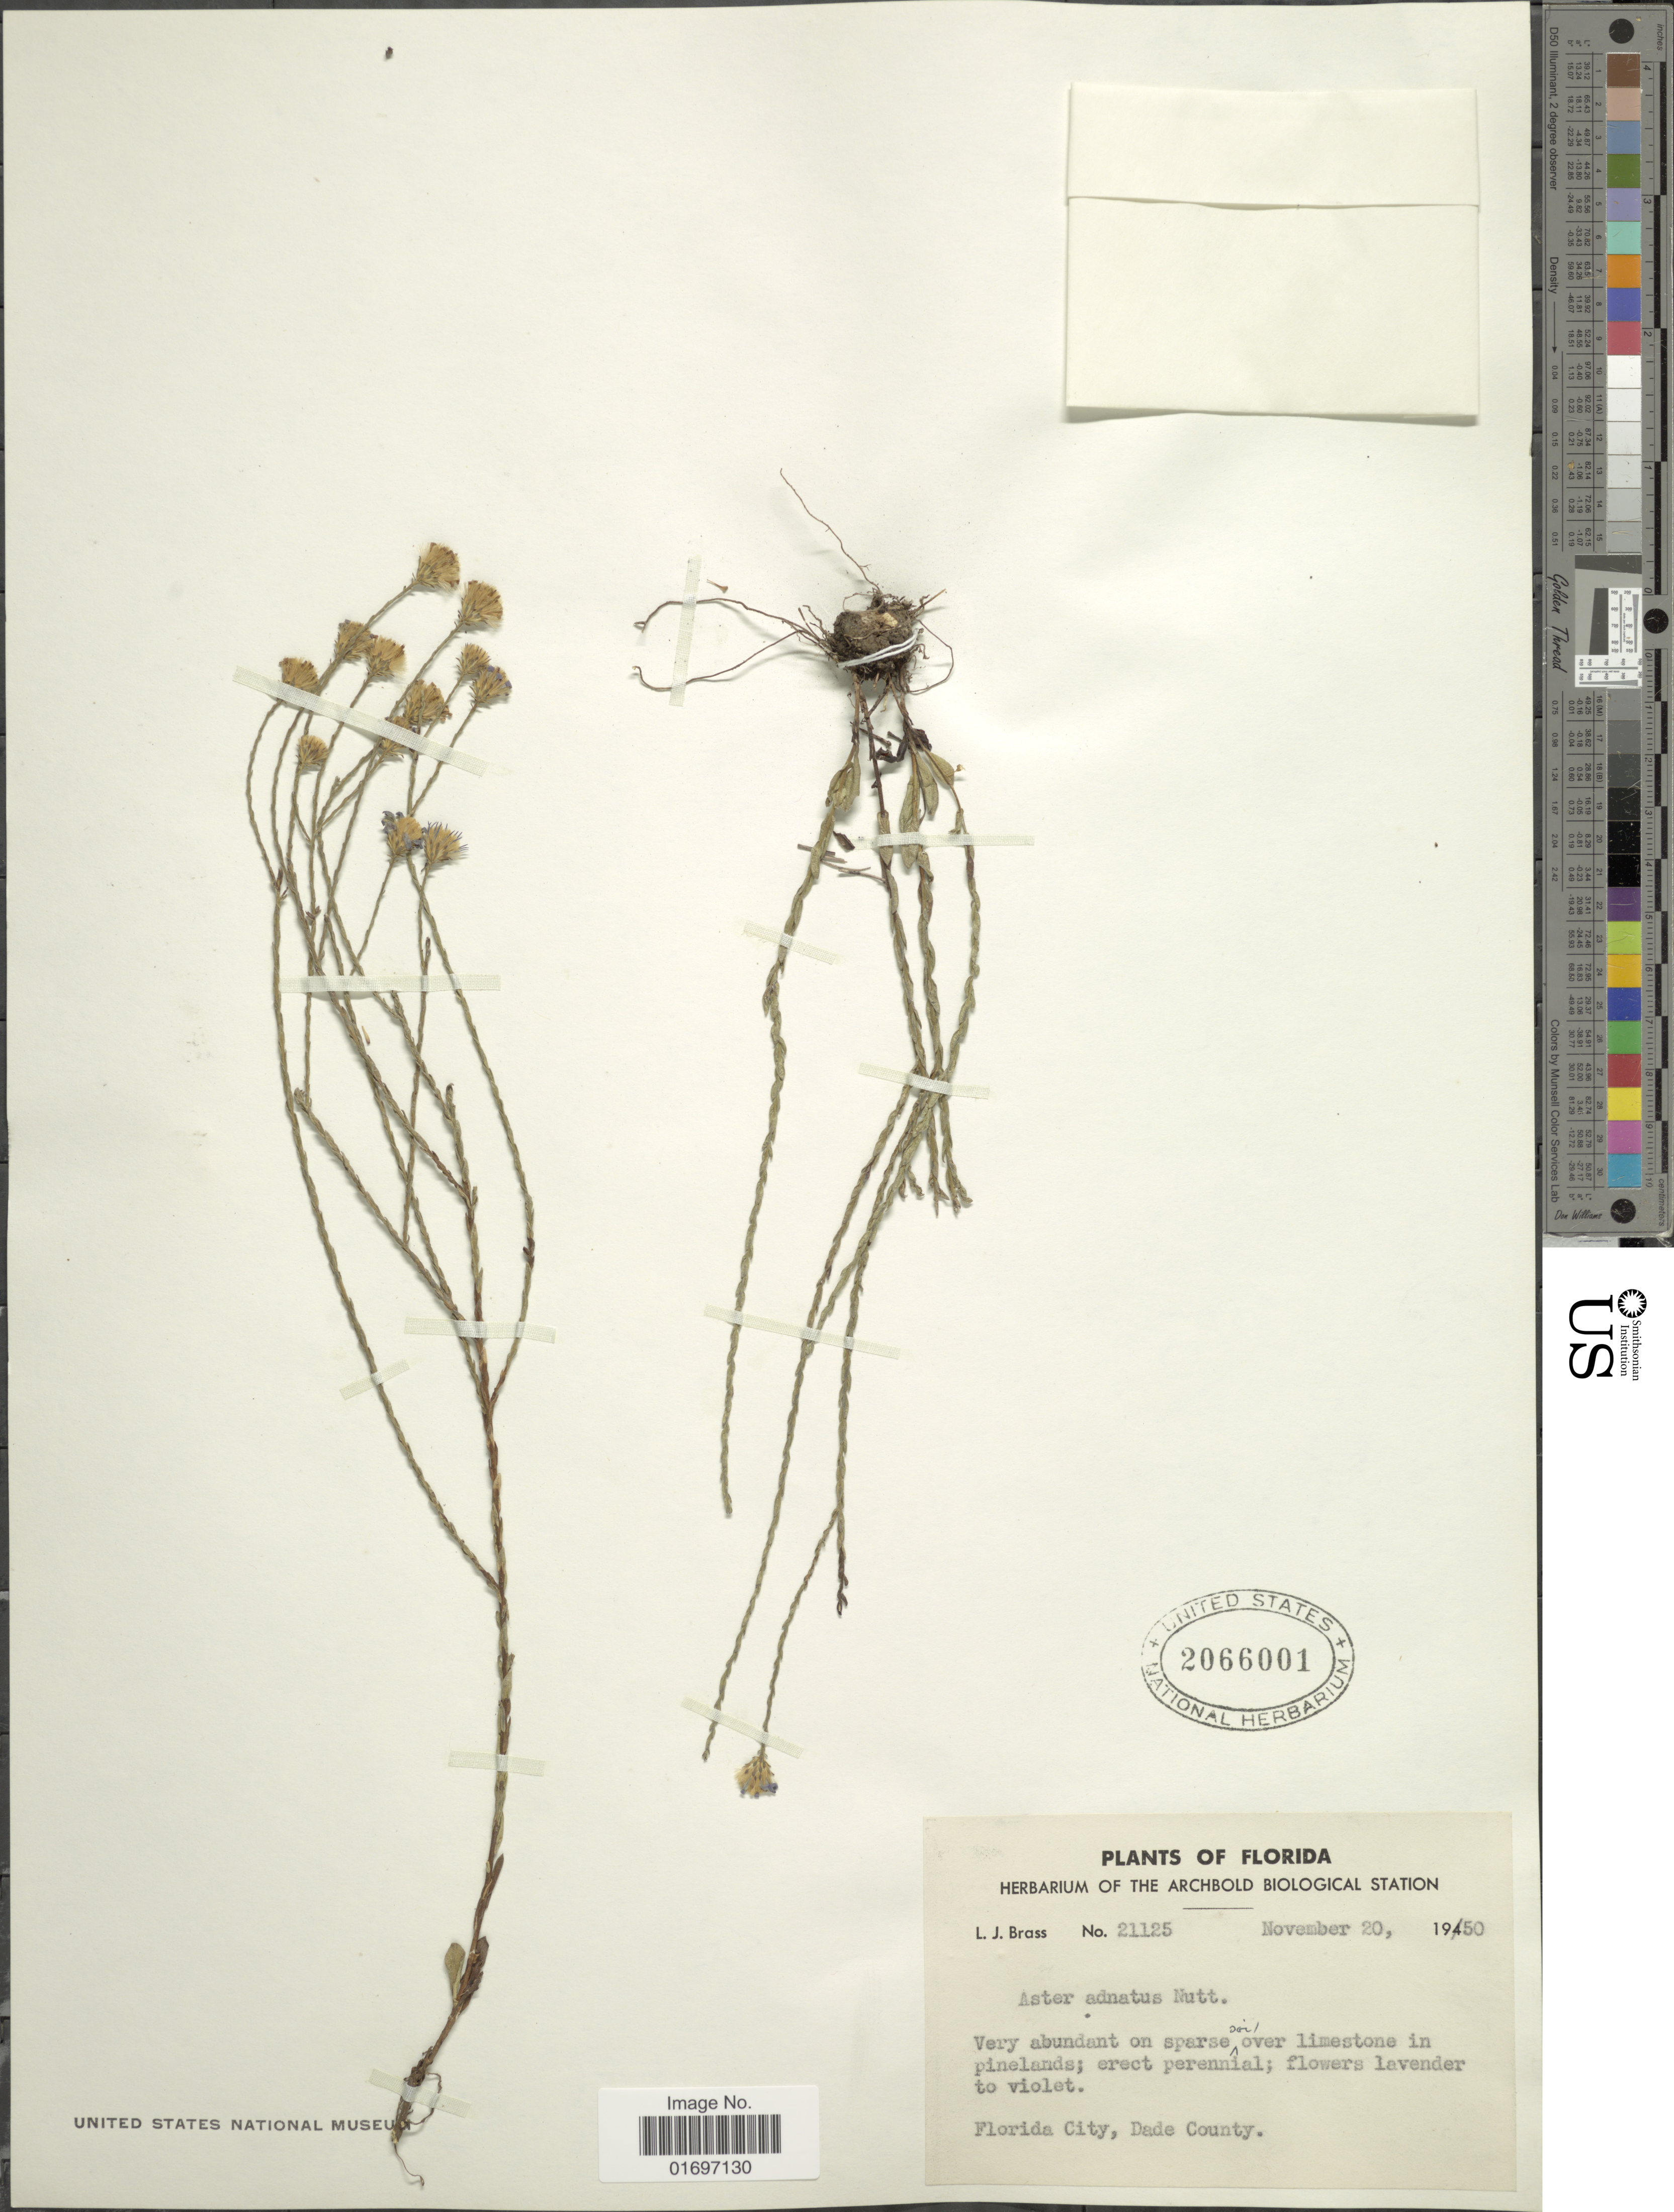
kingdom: Plantae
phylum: Tracheophyta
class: Magnoliopsida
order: Asterales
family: Asteraceae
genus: Symphyotrichum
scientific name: Symphyotrichum adnatum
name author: (Nutt.) G.L. Nesom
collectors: L. J. Brass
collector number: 21125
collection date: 1950-11-20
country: United States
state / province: Florida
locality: Florida. Florida City, Dade County.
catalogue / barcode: US 2066001